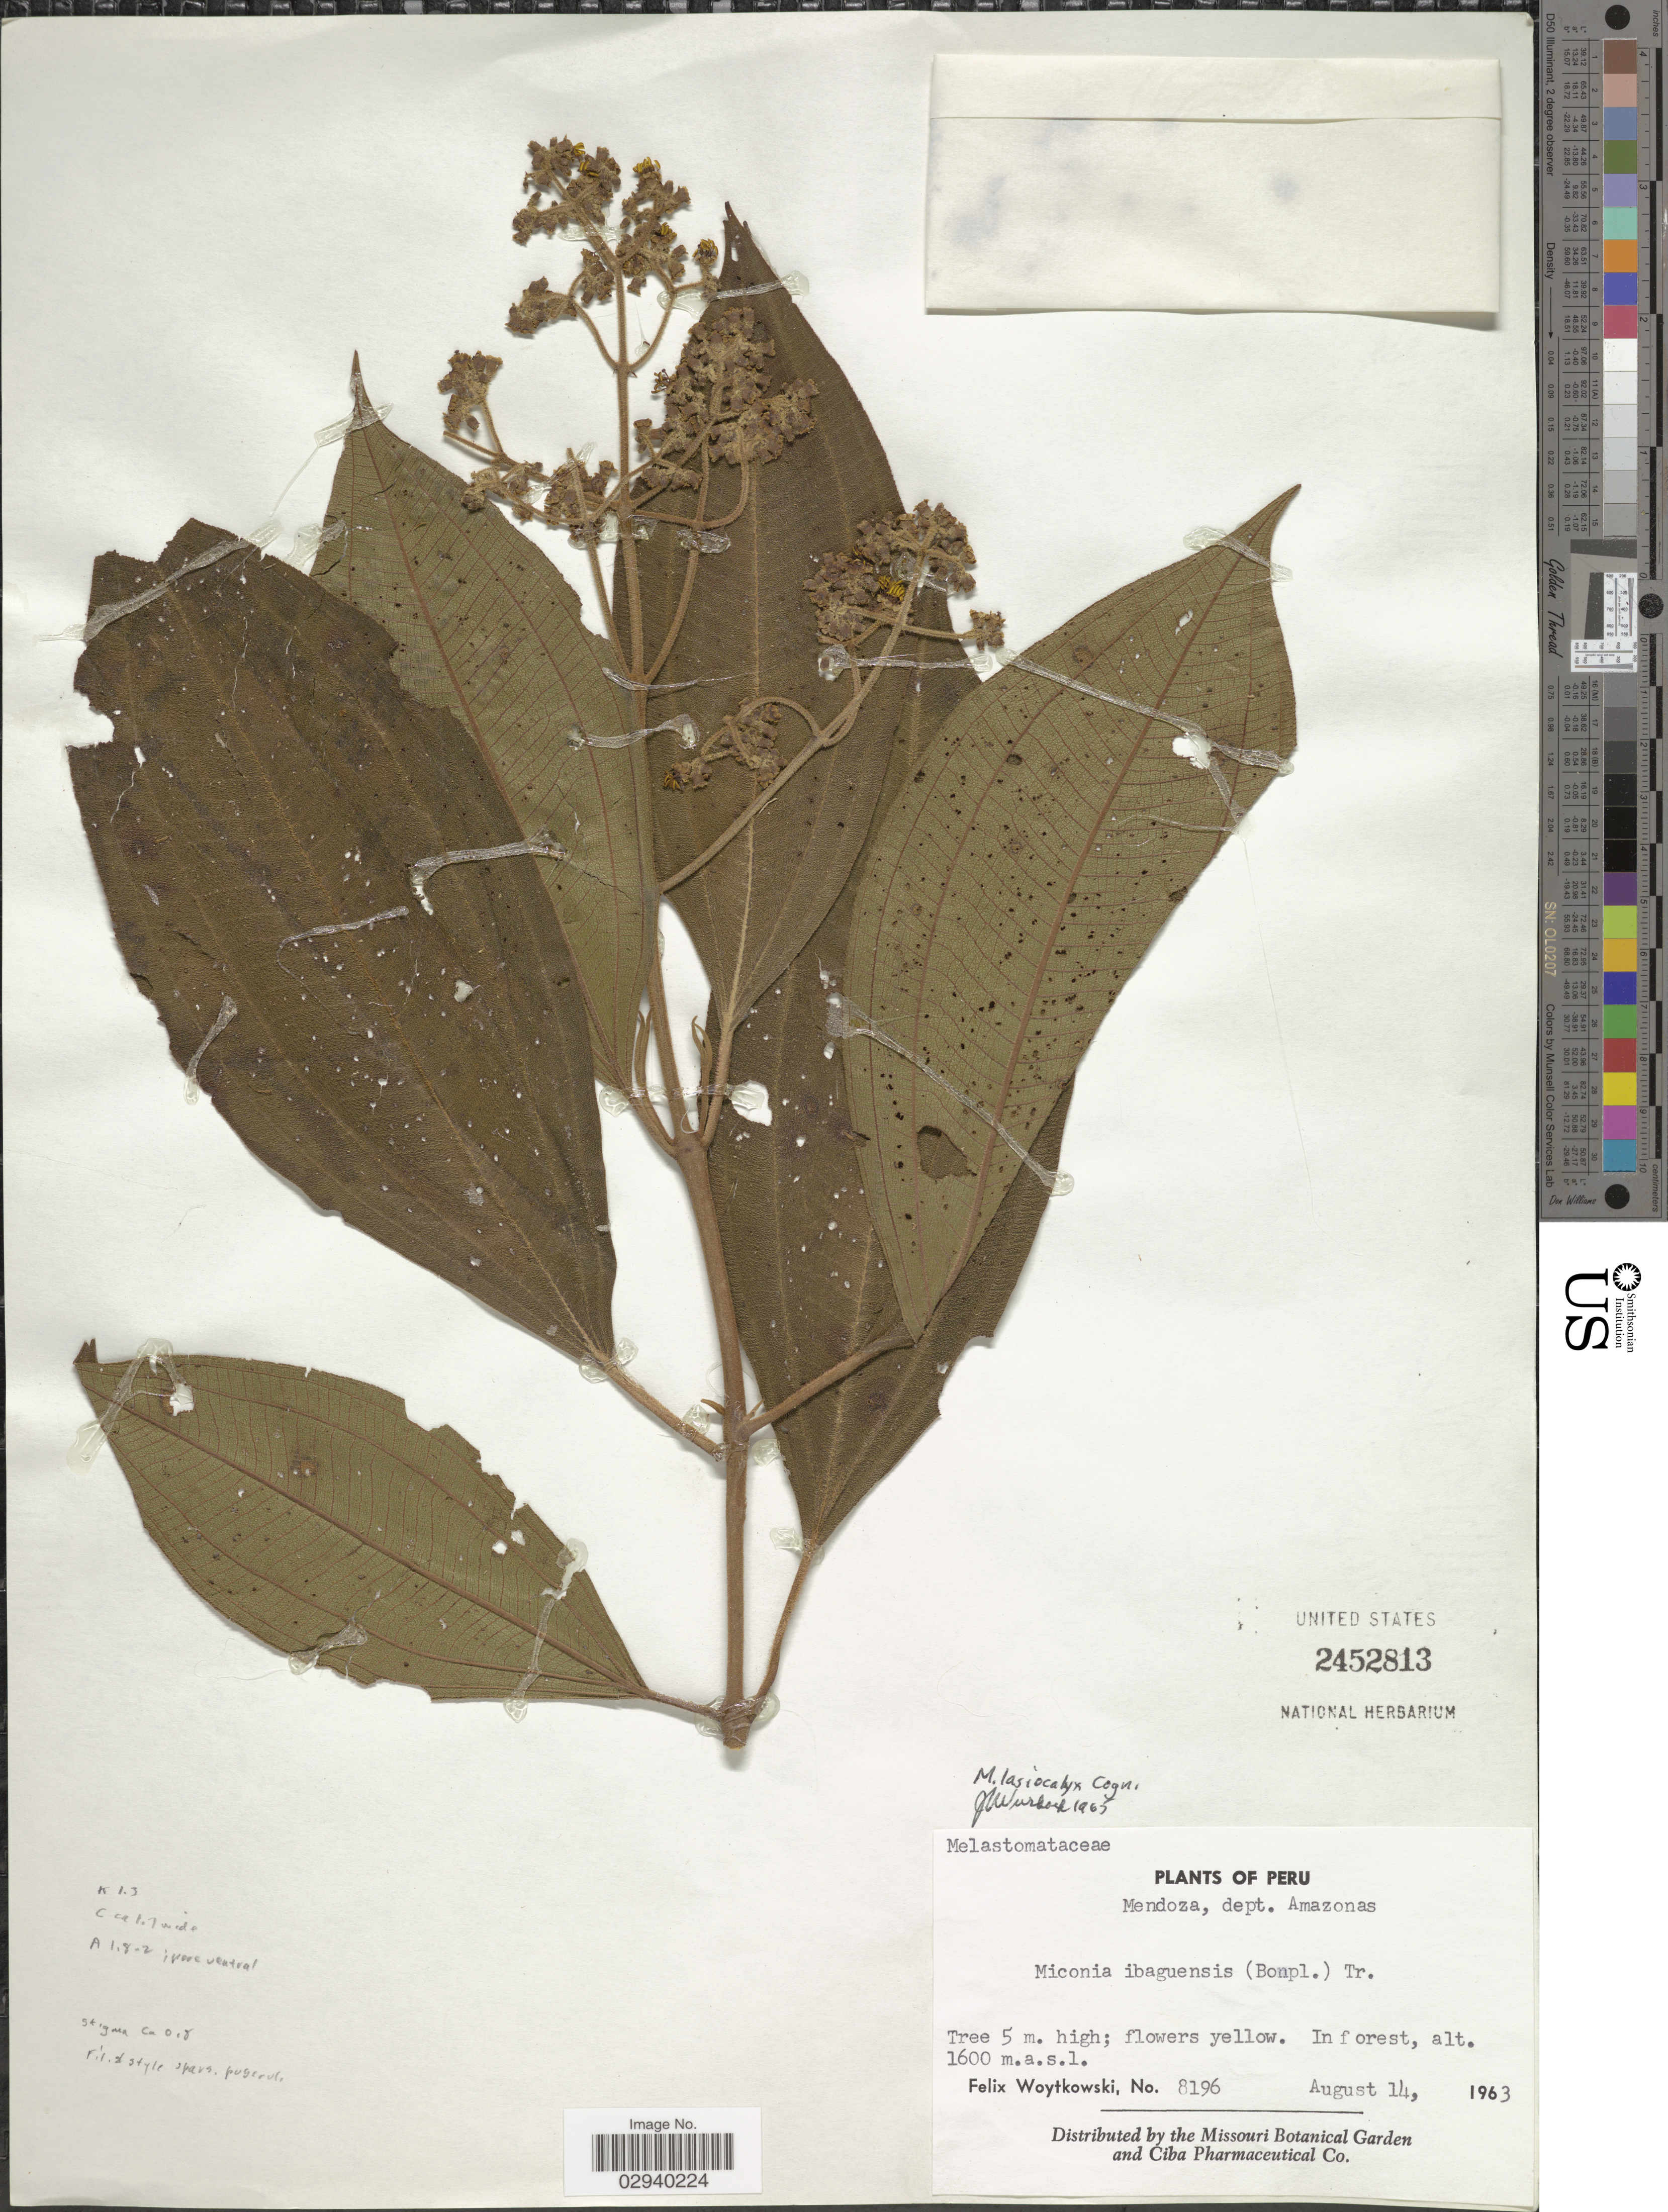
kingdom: Plantae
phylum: Tracheophyta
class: Magnoliopsida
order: Myrtales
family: Melastomataceae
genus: Miconia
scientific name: Miconia lasiocalyx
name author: Cogn.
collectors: F. Woytkowski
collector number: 8196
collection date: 1963-08-14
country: Peru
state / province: Amazonas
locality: Mendoza. dept. Amazonas.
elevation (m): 1600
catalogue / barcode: US 2452813